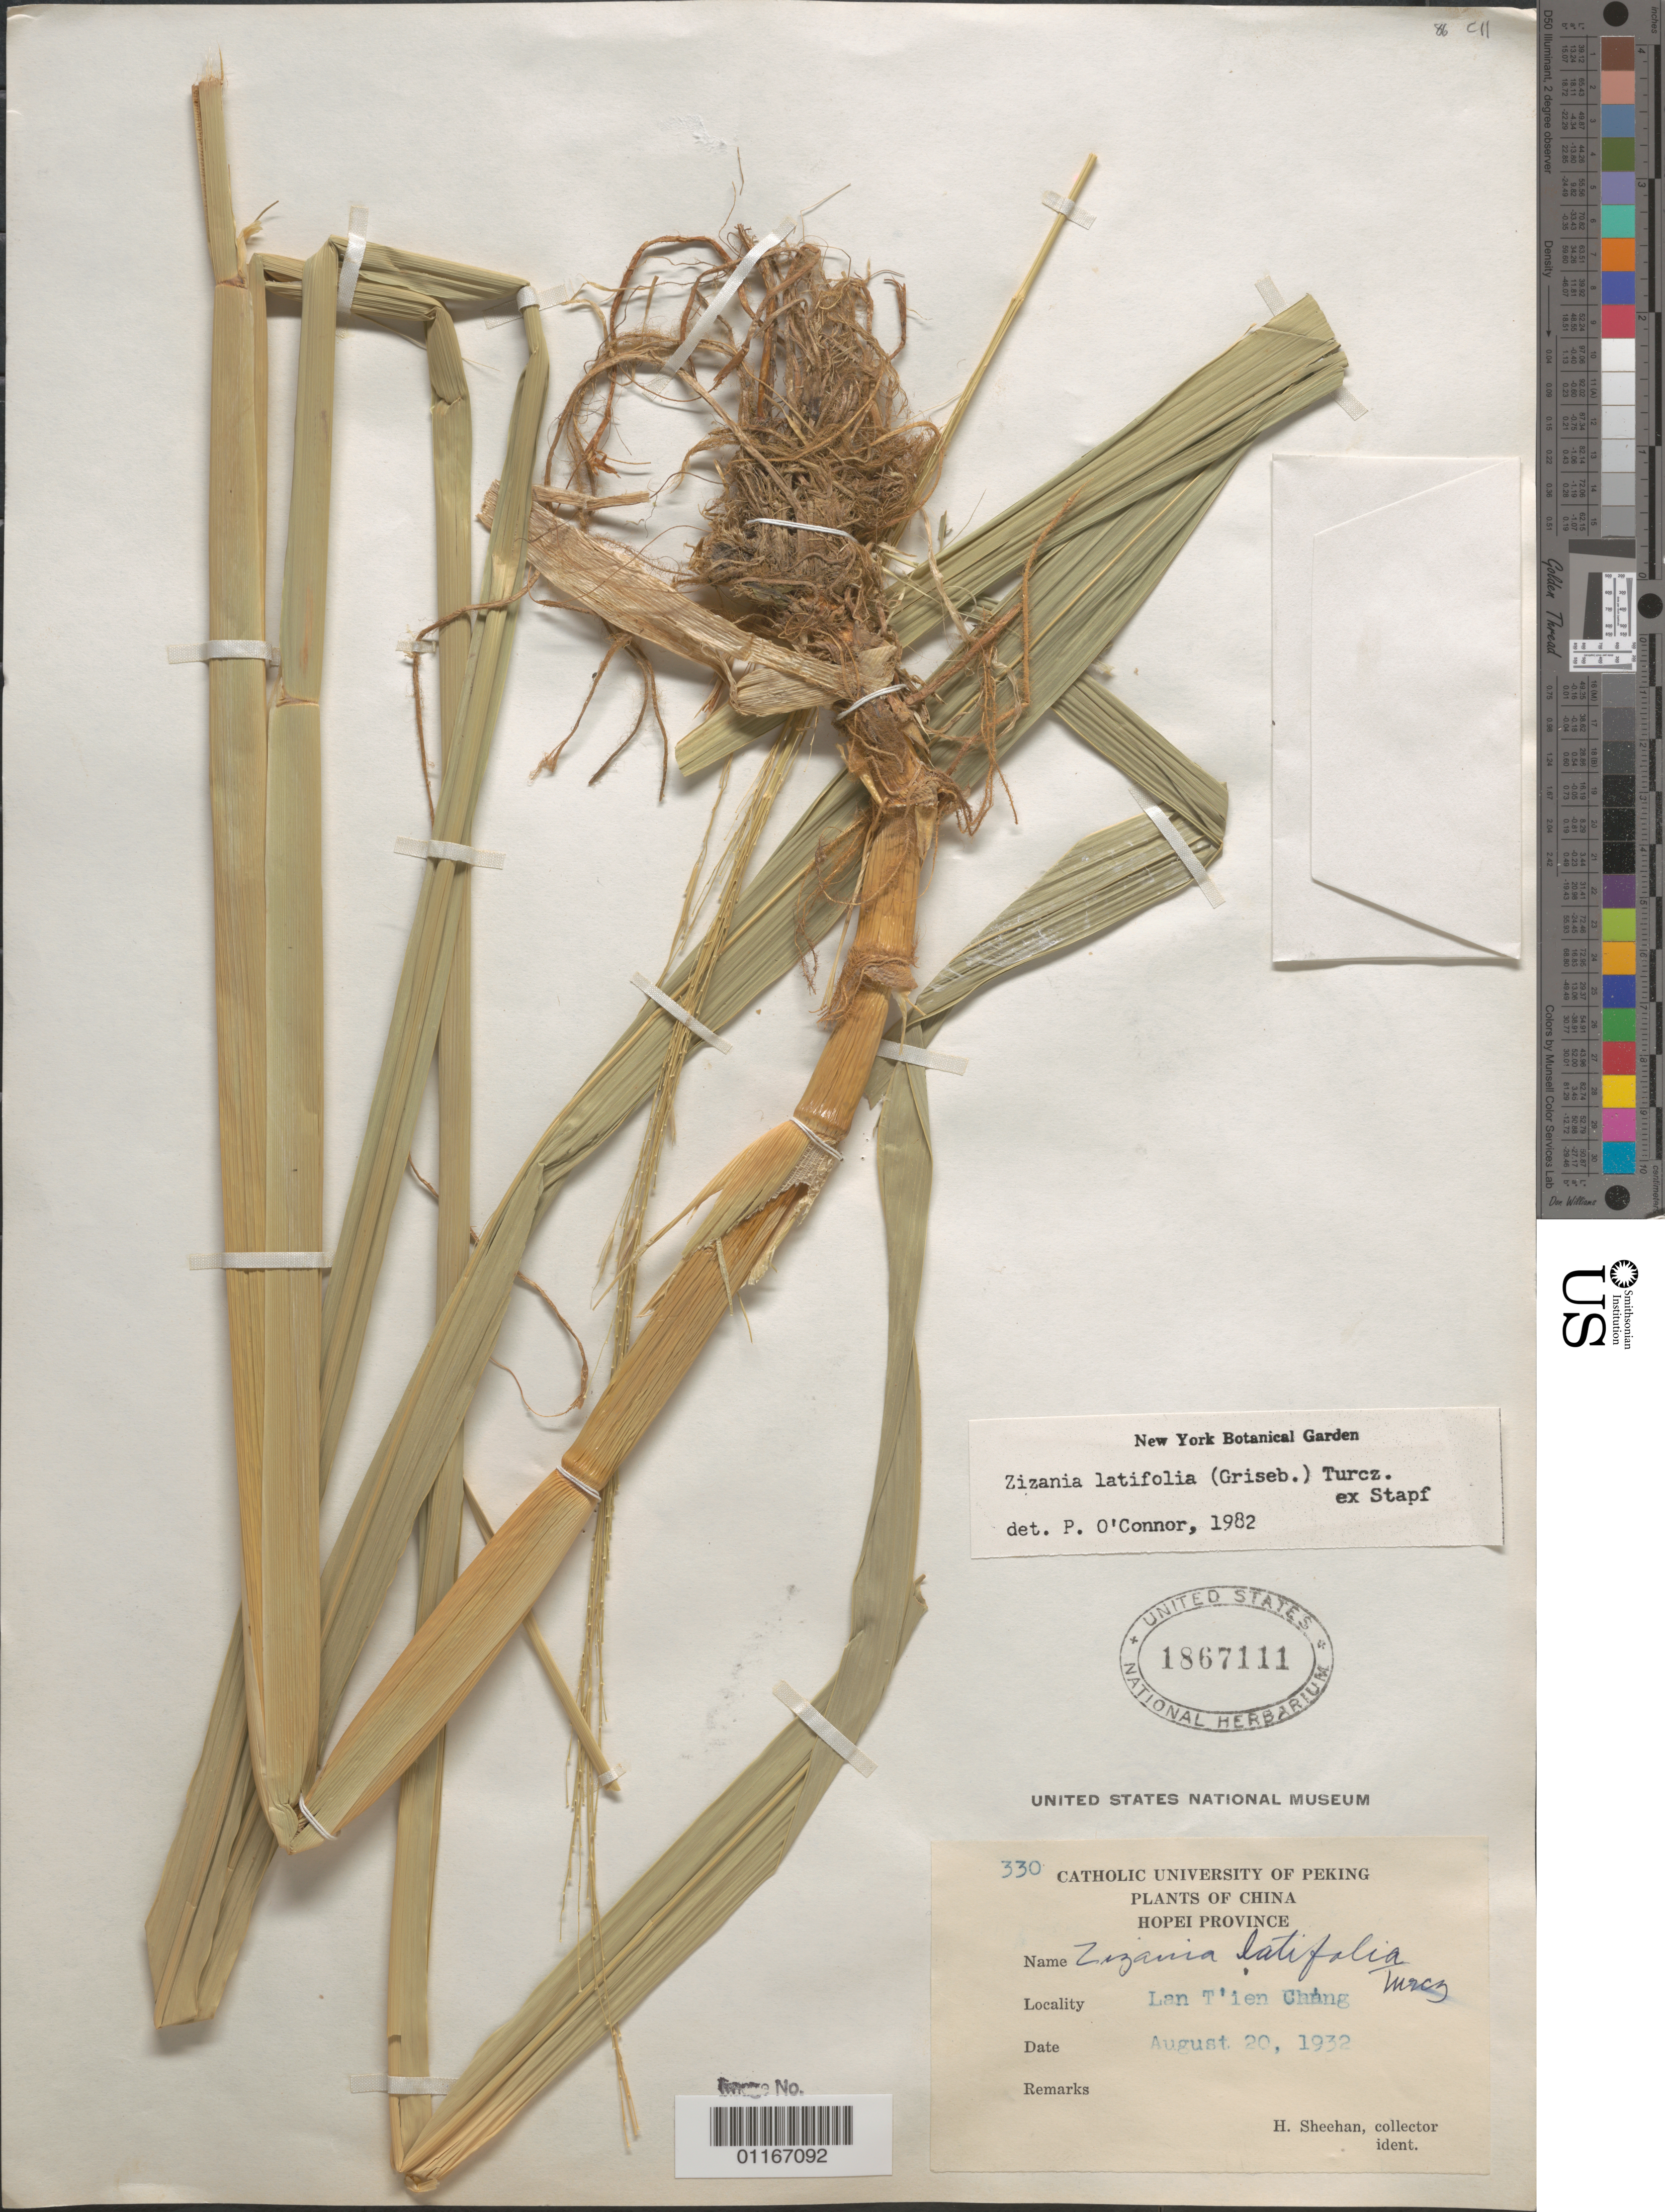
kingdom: Plantae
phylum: Tracheophyta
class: Liliopsida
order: Poales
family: Poaceae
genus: Zizania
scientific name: Zizania latifolia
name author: (Griseb.) Stapf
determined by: O'Connor, Peter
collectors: H. Sheehan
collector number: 330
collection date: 1932-08-20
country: China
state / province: Hebei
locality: Lan T'ien Chang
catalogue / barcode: US 1867111